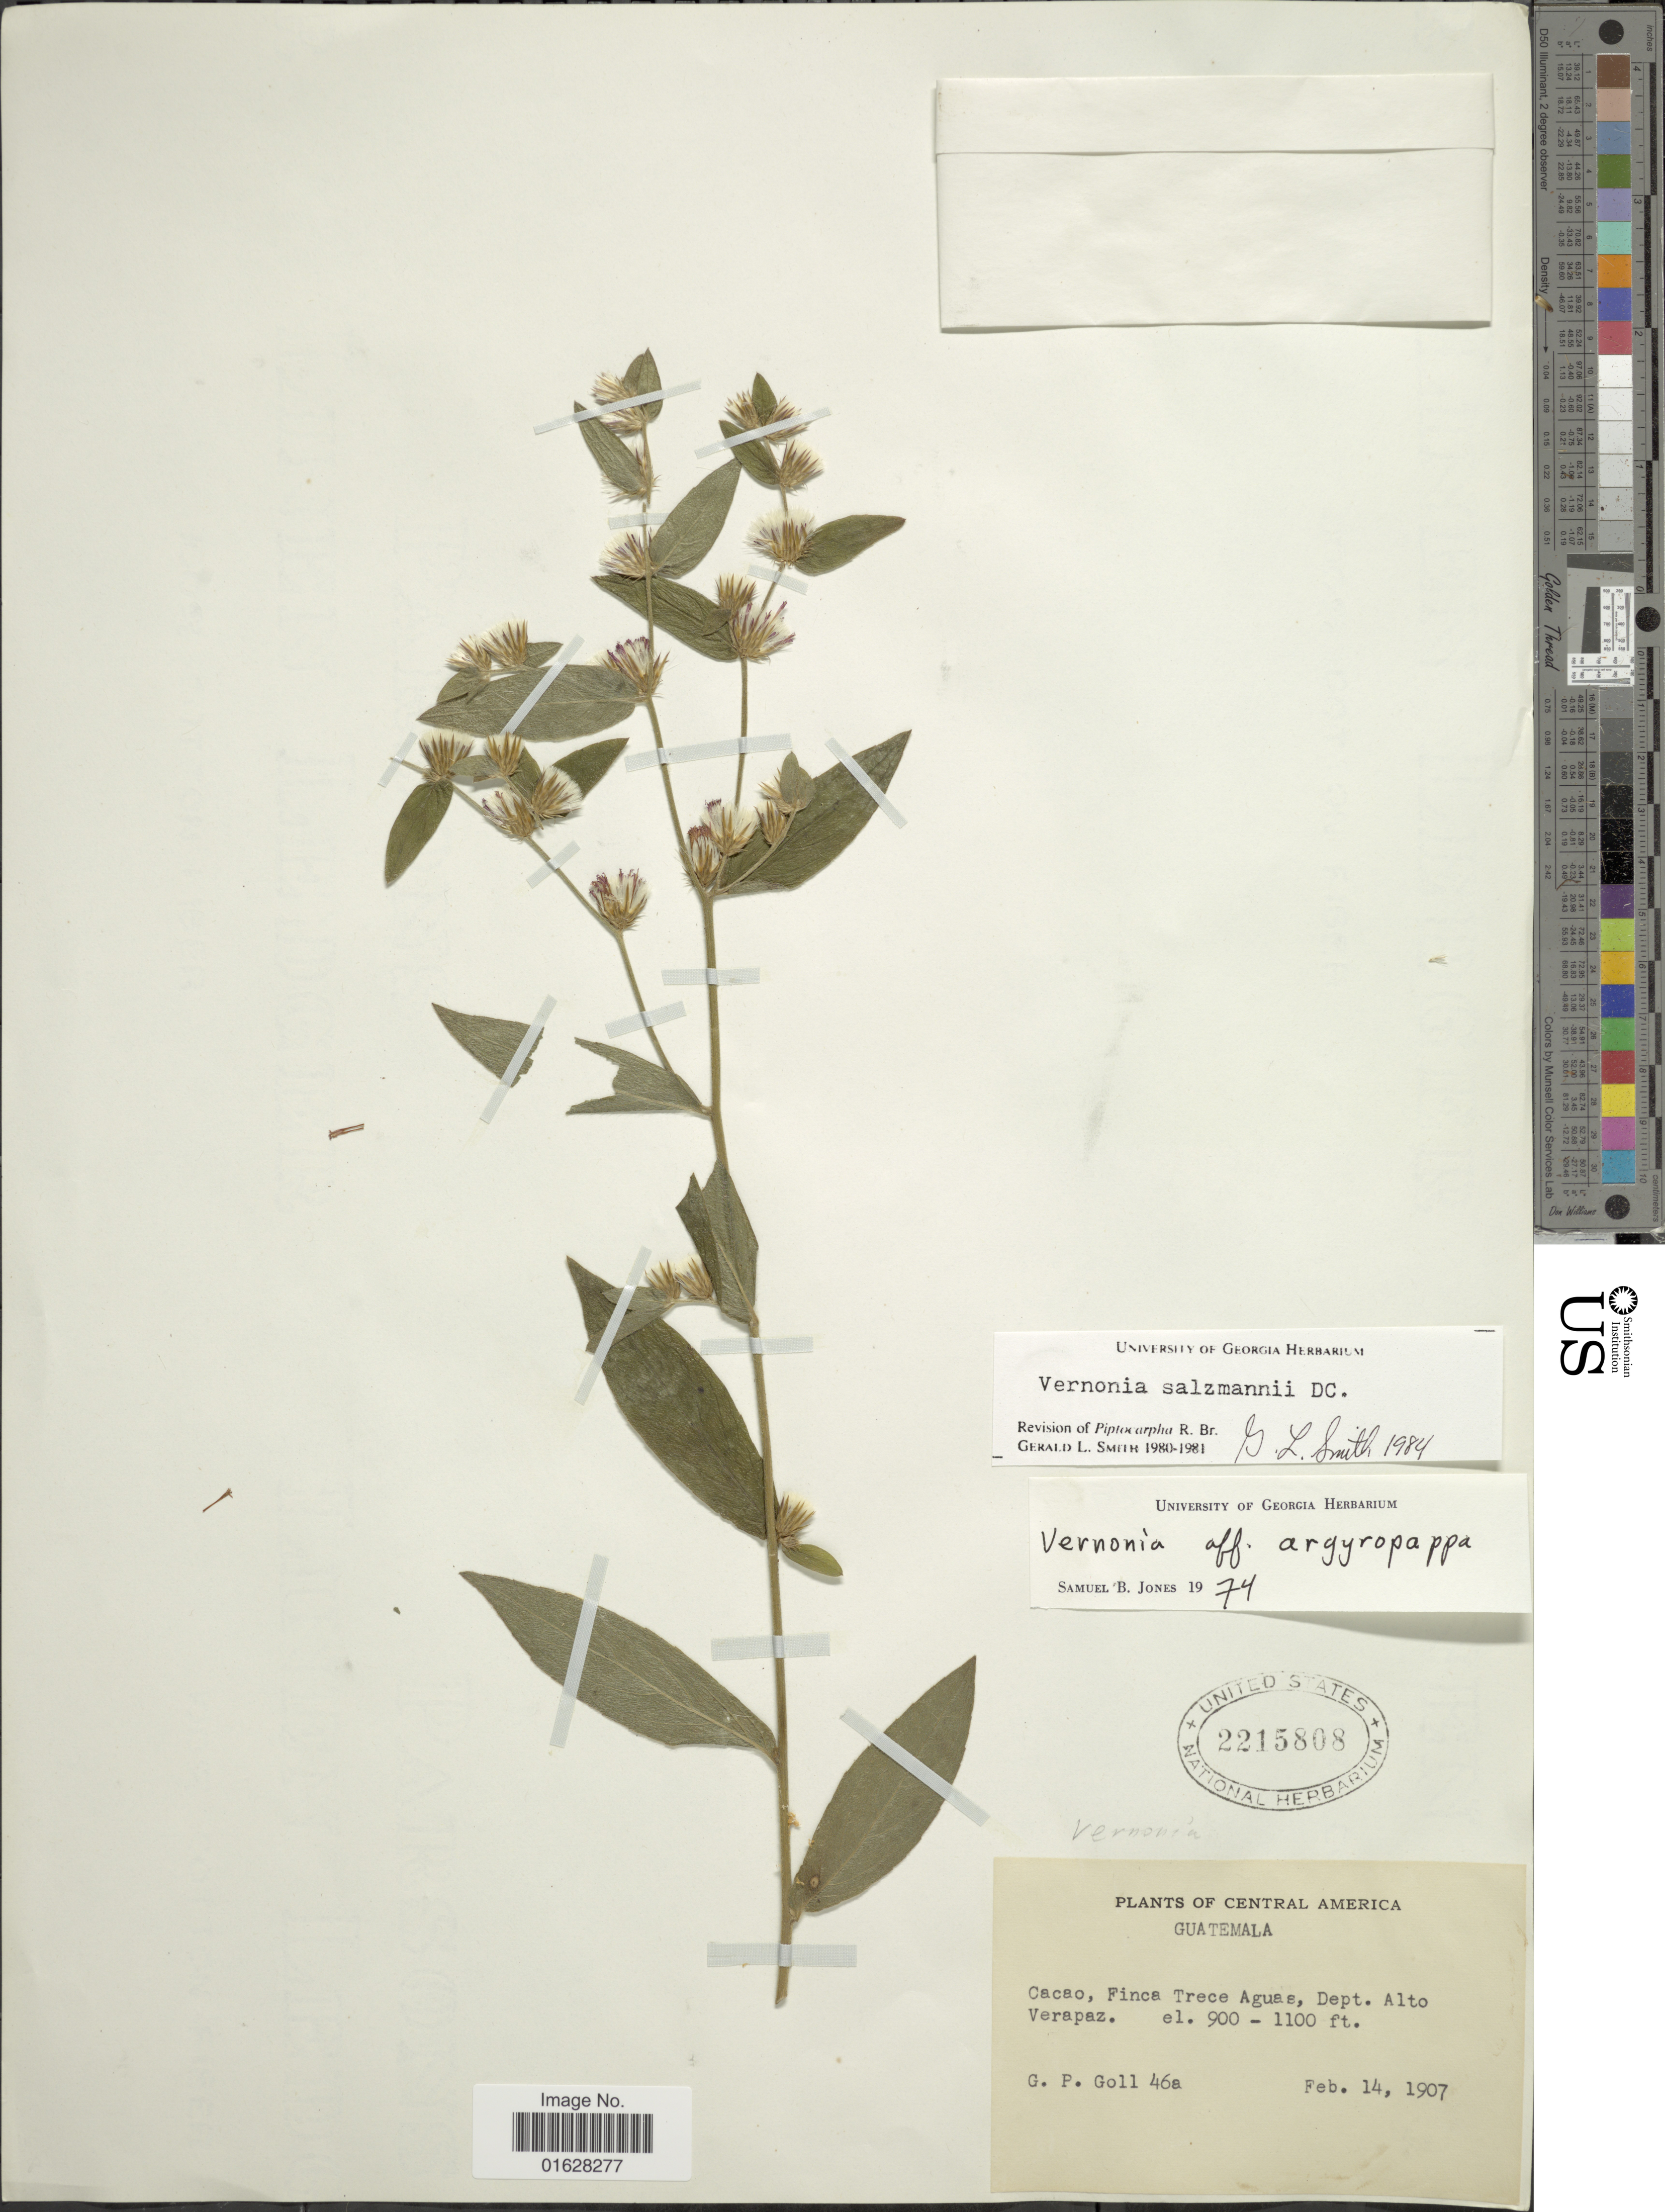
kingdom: Plantae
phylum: Tracheophyta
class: Magnoliopsida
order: Asterales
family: Asteraceae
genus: Lepidaploa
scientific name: Lepidaploa salzmannii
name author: (DC.) H. Rob.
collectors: G. P. Goll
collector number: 46a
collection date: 1907-02-14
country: Guatemala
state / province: Alta Verapaz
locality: Cacao, Finca Trece Aguas, Dept. Alto Verapaz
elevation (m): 274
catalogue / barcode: US 2215808